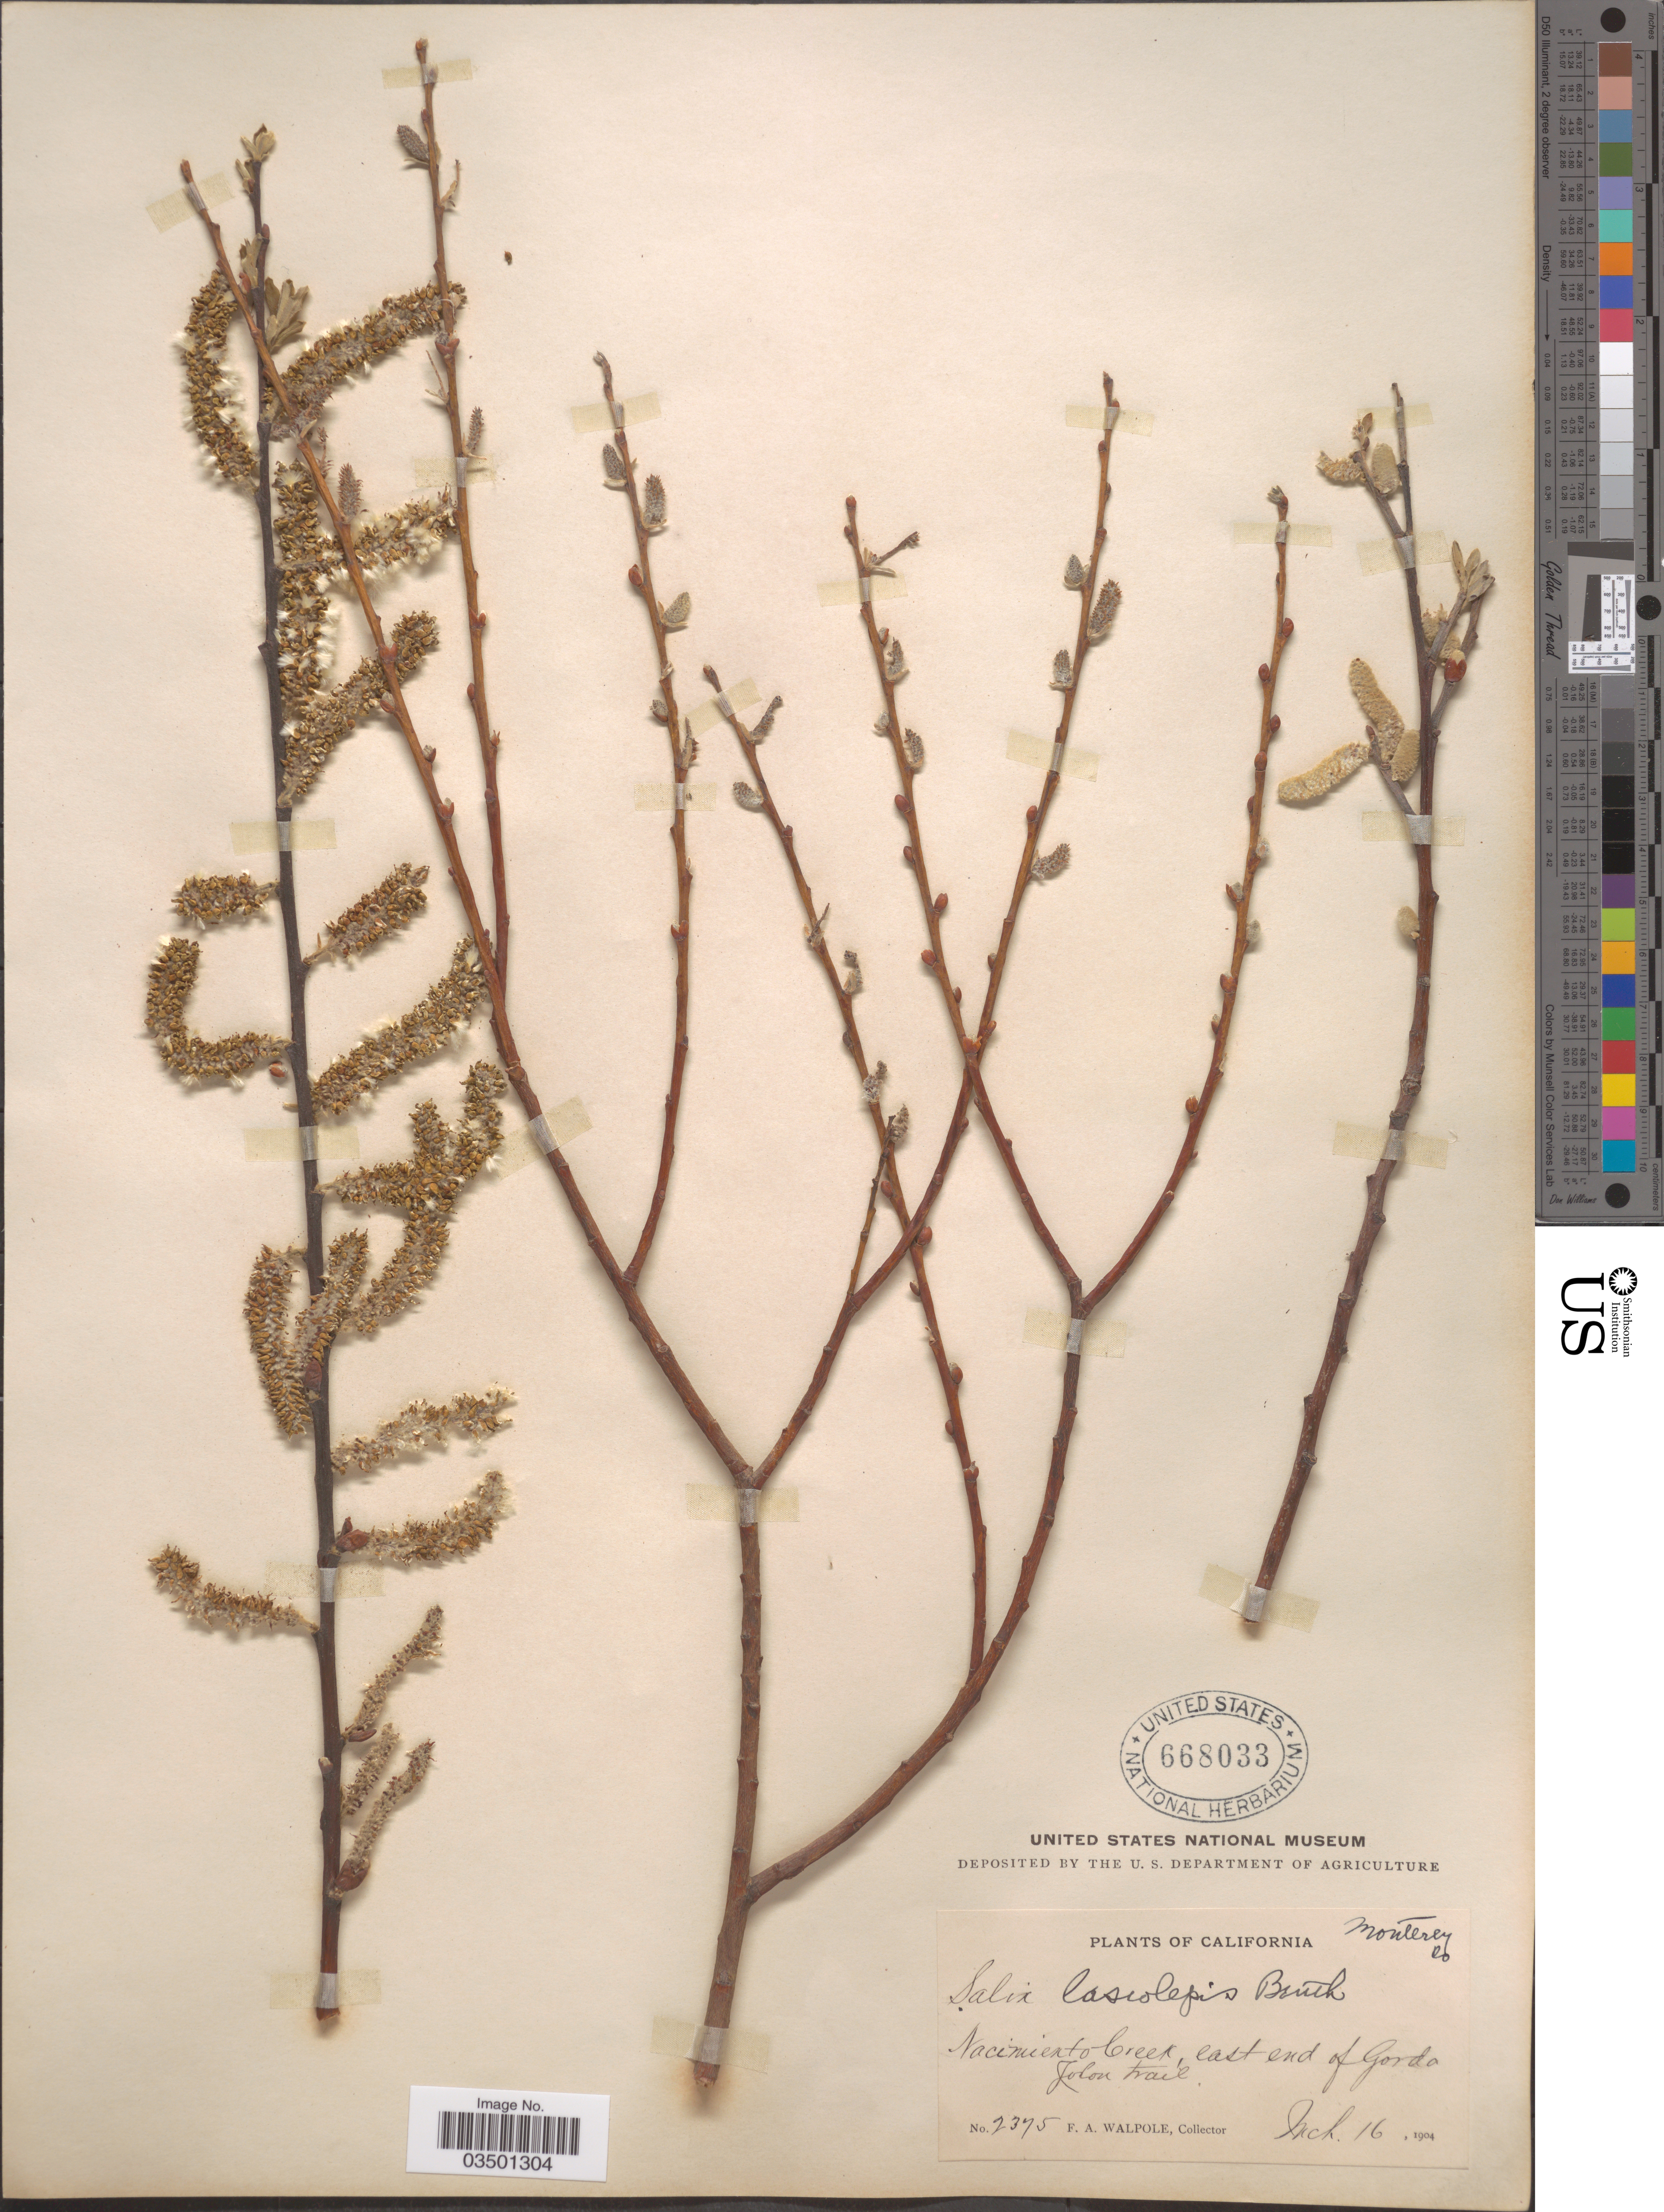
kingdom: Plantae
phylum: Tracheophyta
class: Magnoliopsida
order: Malpighiales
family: Salicaceae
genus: Salix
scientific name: Salix lasiolepis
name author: Benth.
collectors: F. Walpole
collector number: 2375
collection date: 1904-03-16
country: United States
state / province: California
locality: Nacimiento Creek, east end of Gorda Jolon trail.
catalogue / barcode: US 668033